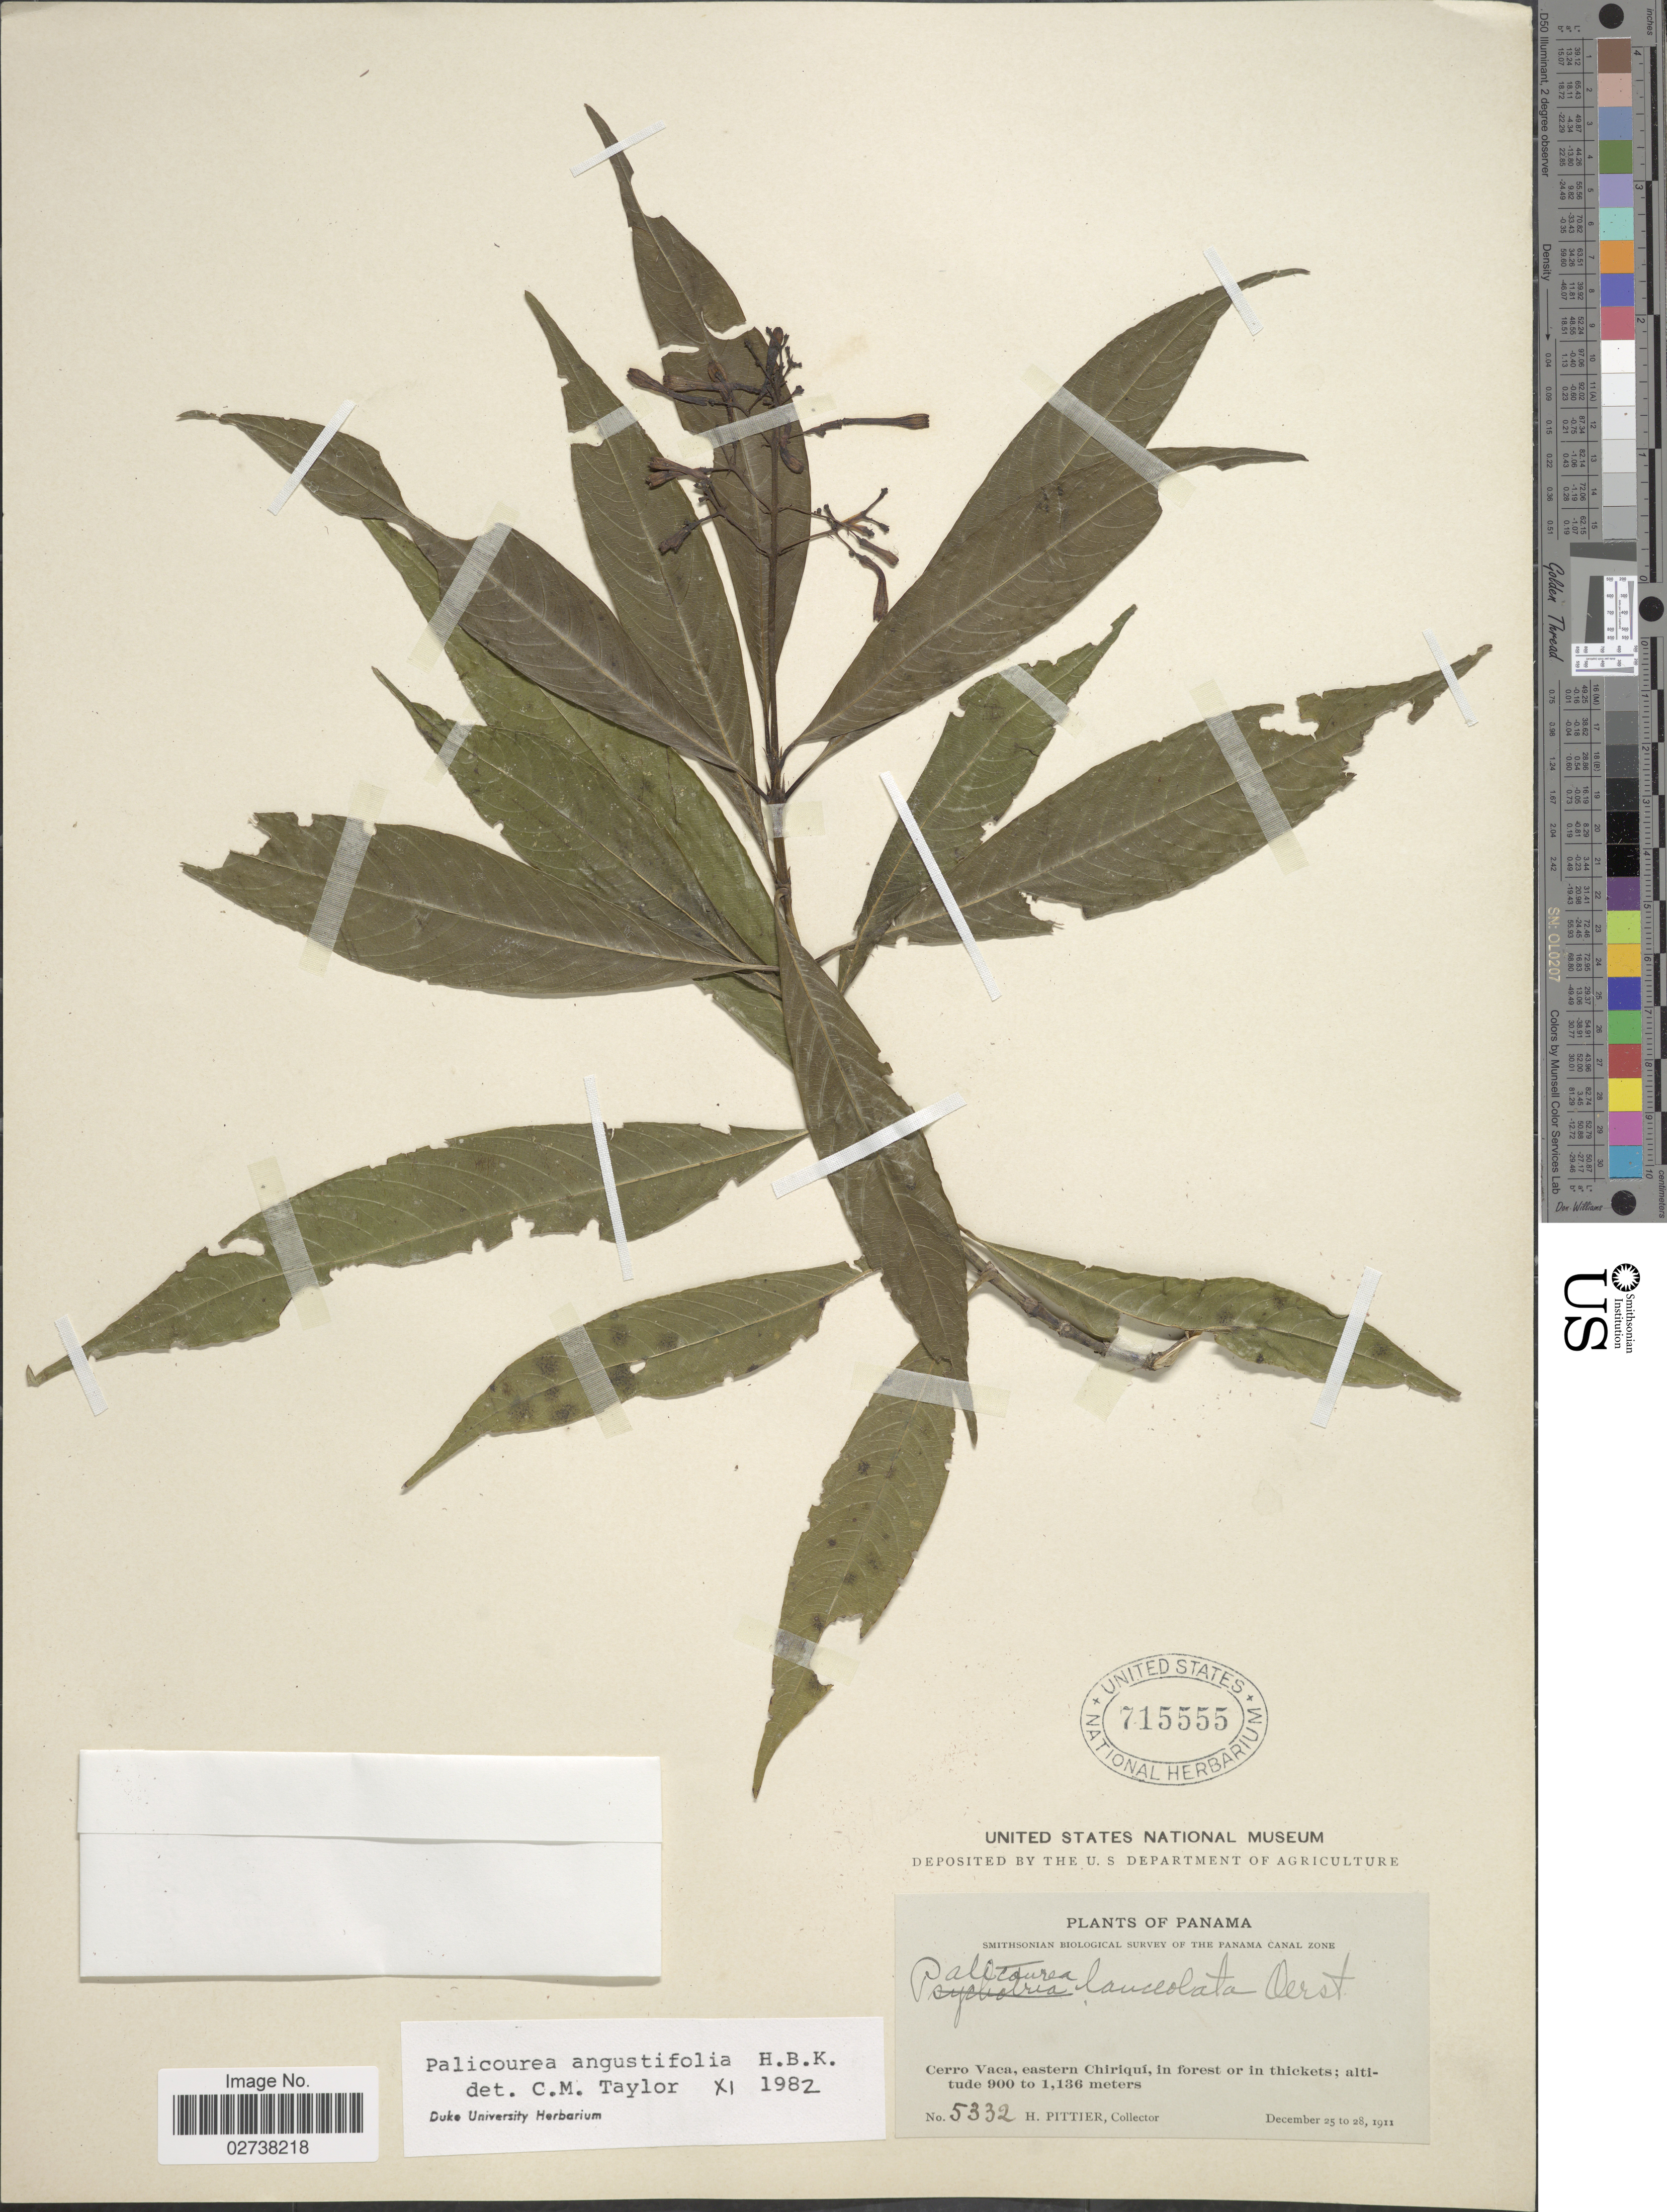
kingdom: Plantae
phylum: Tracheophyta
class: Magnoliopsida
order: Gentianales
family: Rubiaceae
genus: Palicourea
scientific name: Palicourea angustifolia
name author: Kunth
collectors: H. F. Pittier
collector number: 5332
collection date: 1911-12-25/1911-12-28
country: Panama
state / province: Chiriqui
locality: Cerro Vaca, eastern Chiriqui, in forest or in thickets, Panama Canal Zone [unsure placement]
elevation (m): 900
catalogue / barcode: US 715555